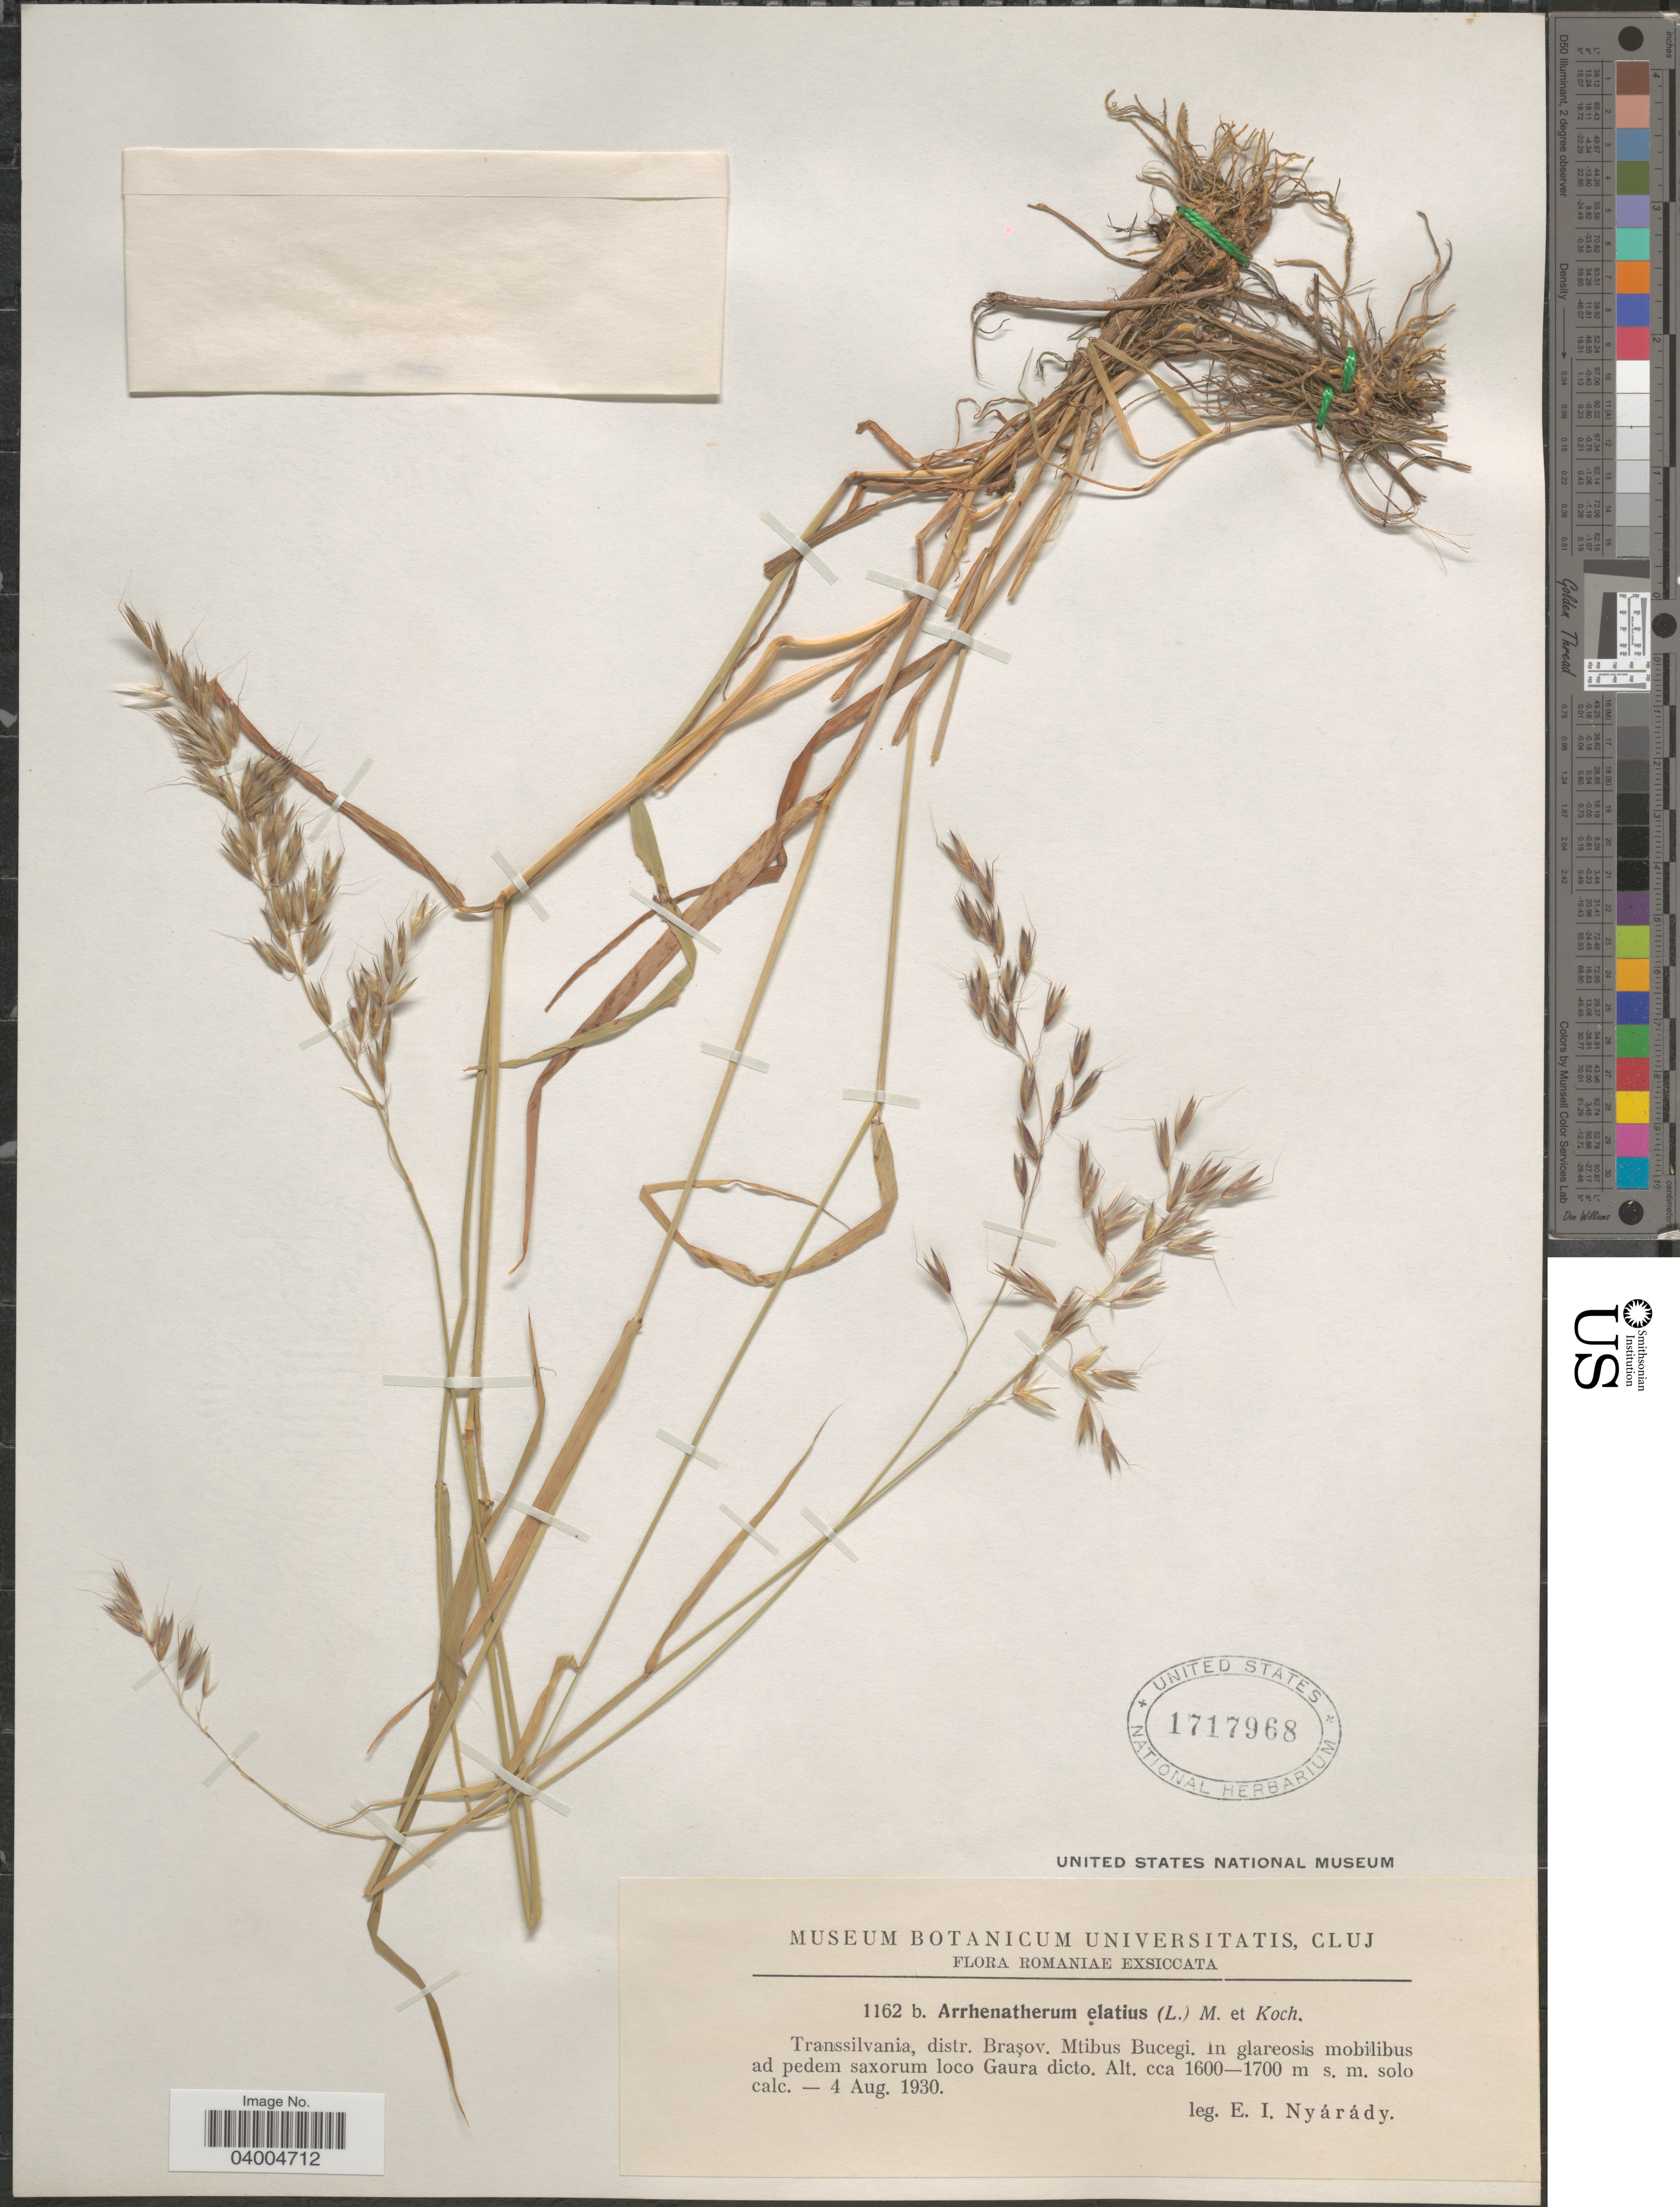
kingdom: Plantae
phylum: Tracheophyta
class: Liliopsida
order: Poales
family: Poaceae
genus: Arrhenatherum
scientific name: Arrhenatherum elatius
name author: (L.) J. Presl & C. Presl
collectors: E. Nyárády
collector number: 1162 b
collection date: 1930-08-04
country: Romania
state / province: Brasov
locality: Transsilvania, distr. Braşov. Mtibus Bucegi. In glareosis mobilibus ad pedem saxorum loco Gaura dicto.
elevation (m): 1600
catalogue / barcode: US 1717968